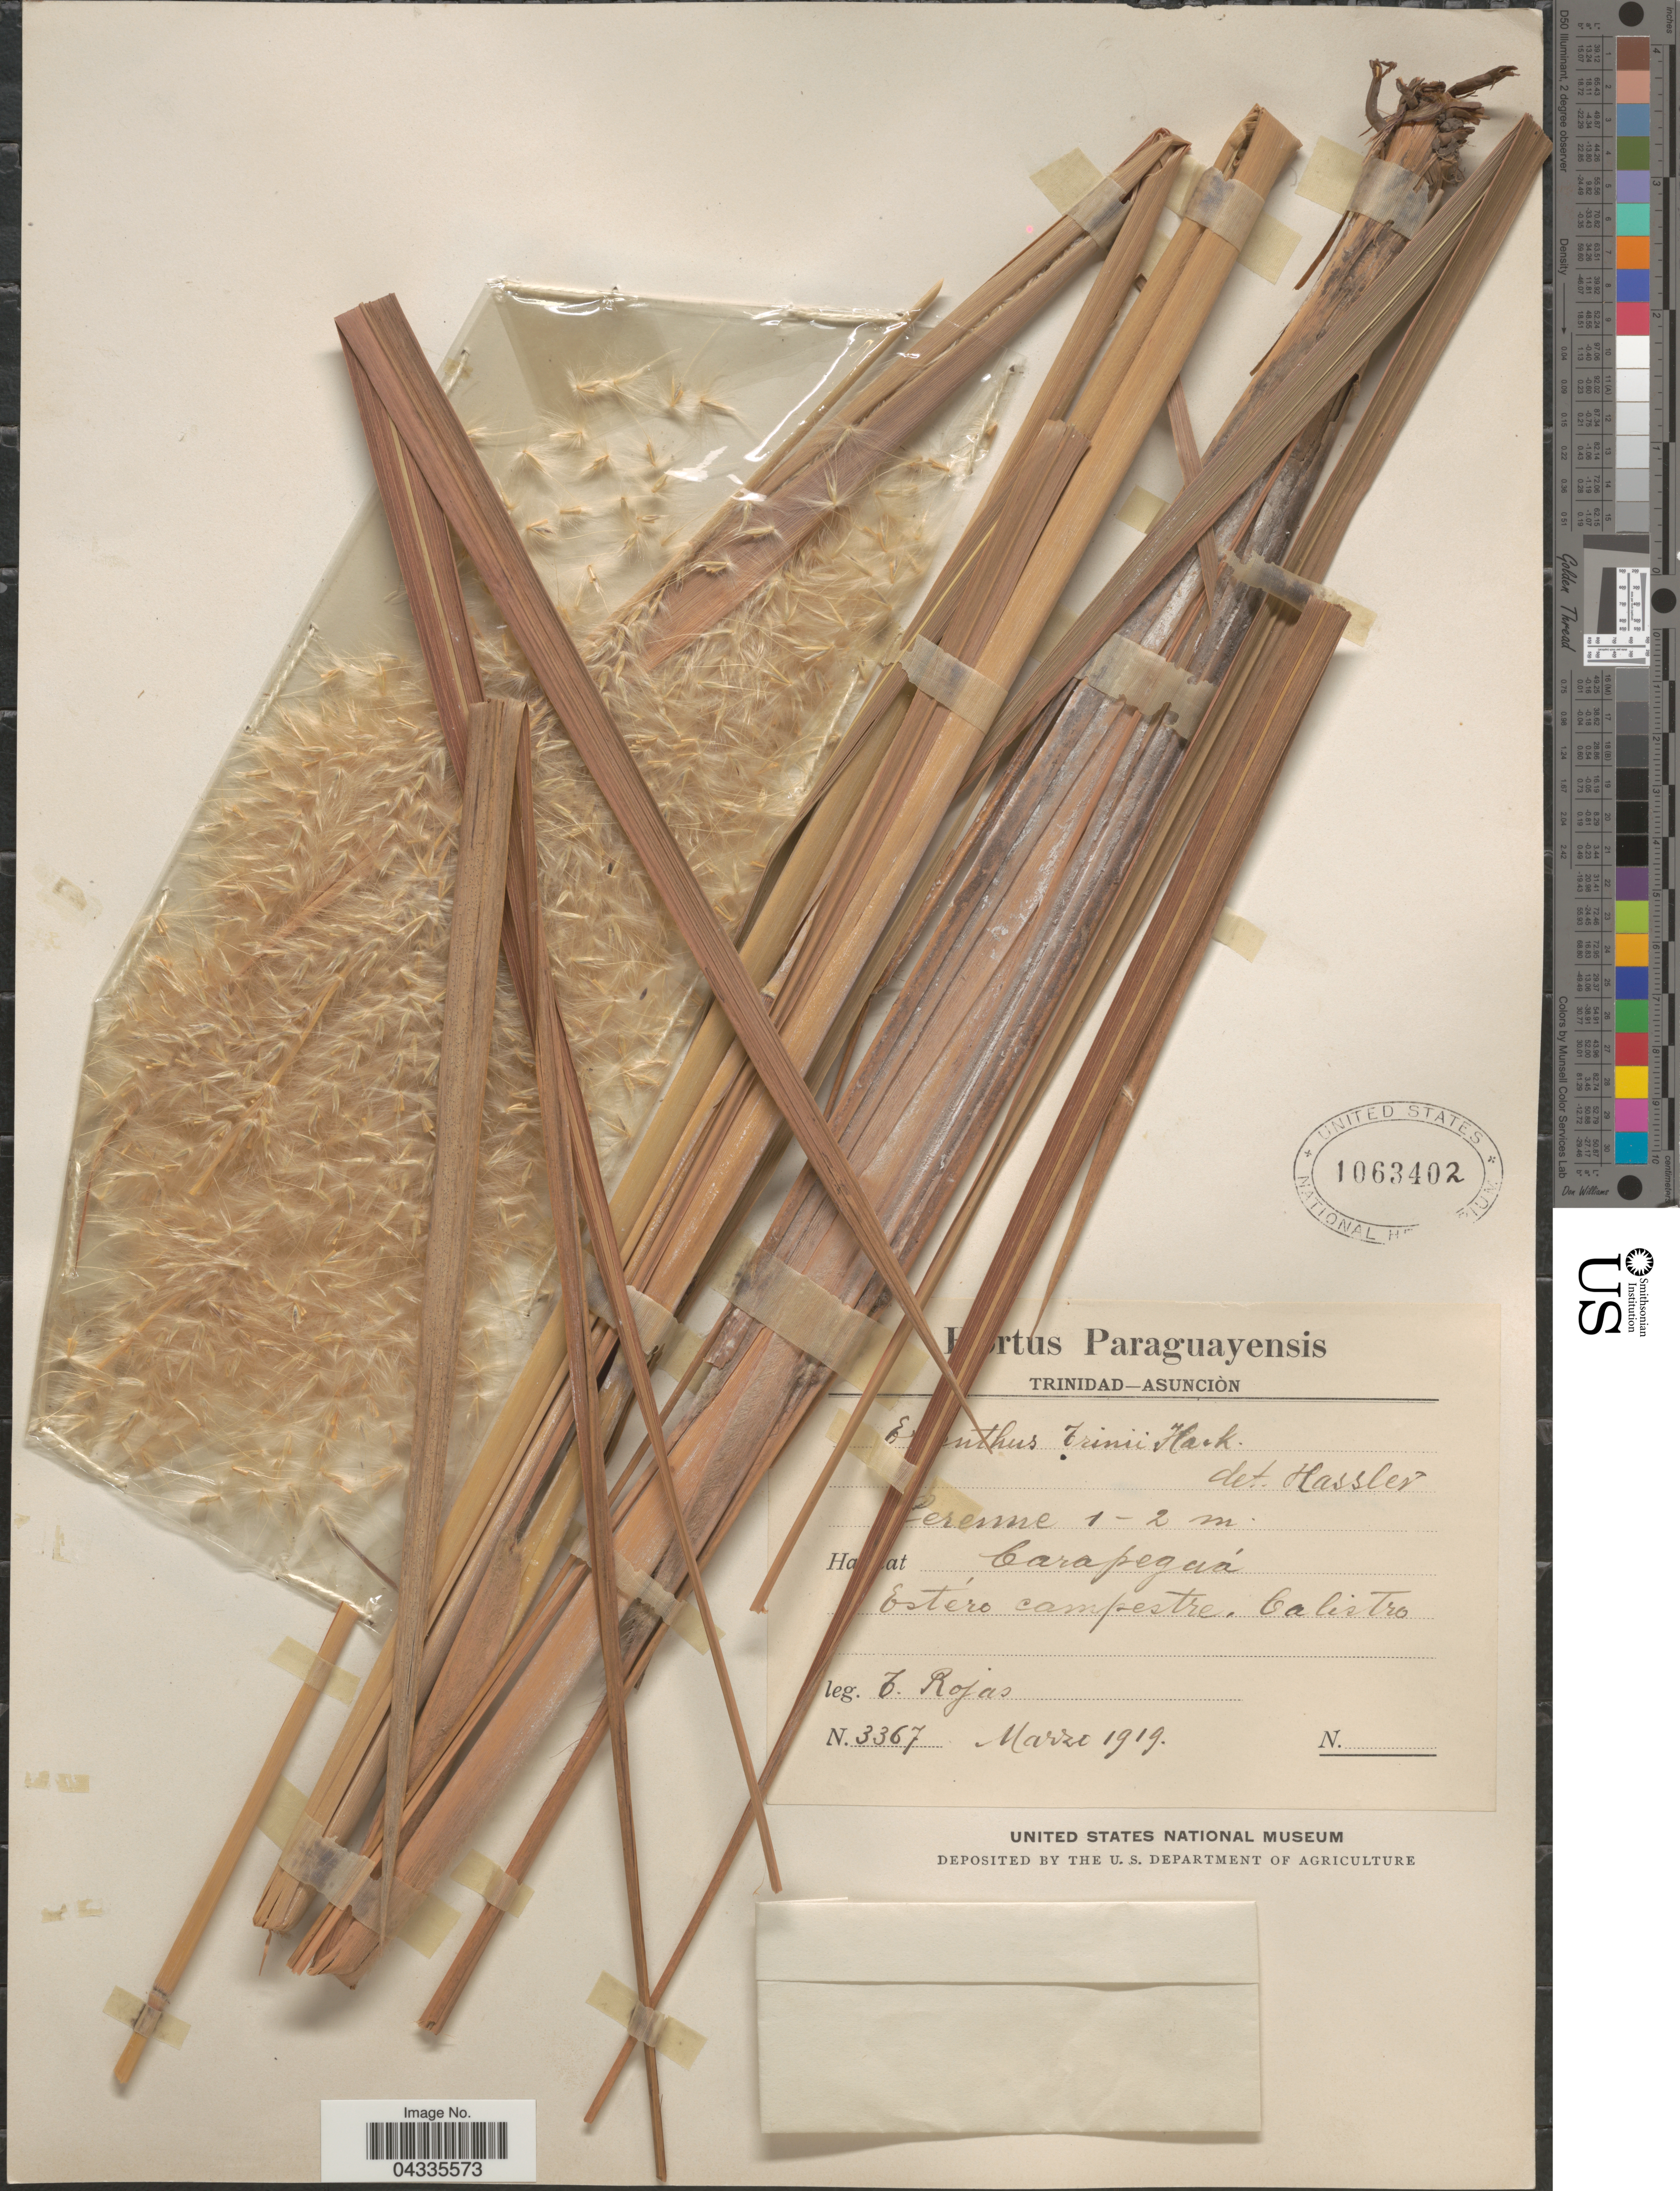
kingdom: Plantae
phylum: Tracheophyta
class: Liliopsida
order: Poales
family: Poaceae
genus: Erianthus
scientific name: Erianthus trinii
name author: Hack.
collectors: T. Rojas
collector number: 3367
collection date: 1919-03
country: Paraguay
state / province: Asuncion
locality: Carapeguá. Estéro campestre Calistro.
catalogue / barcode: US 1063402